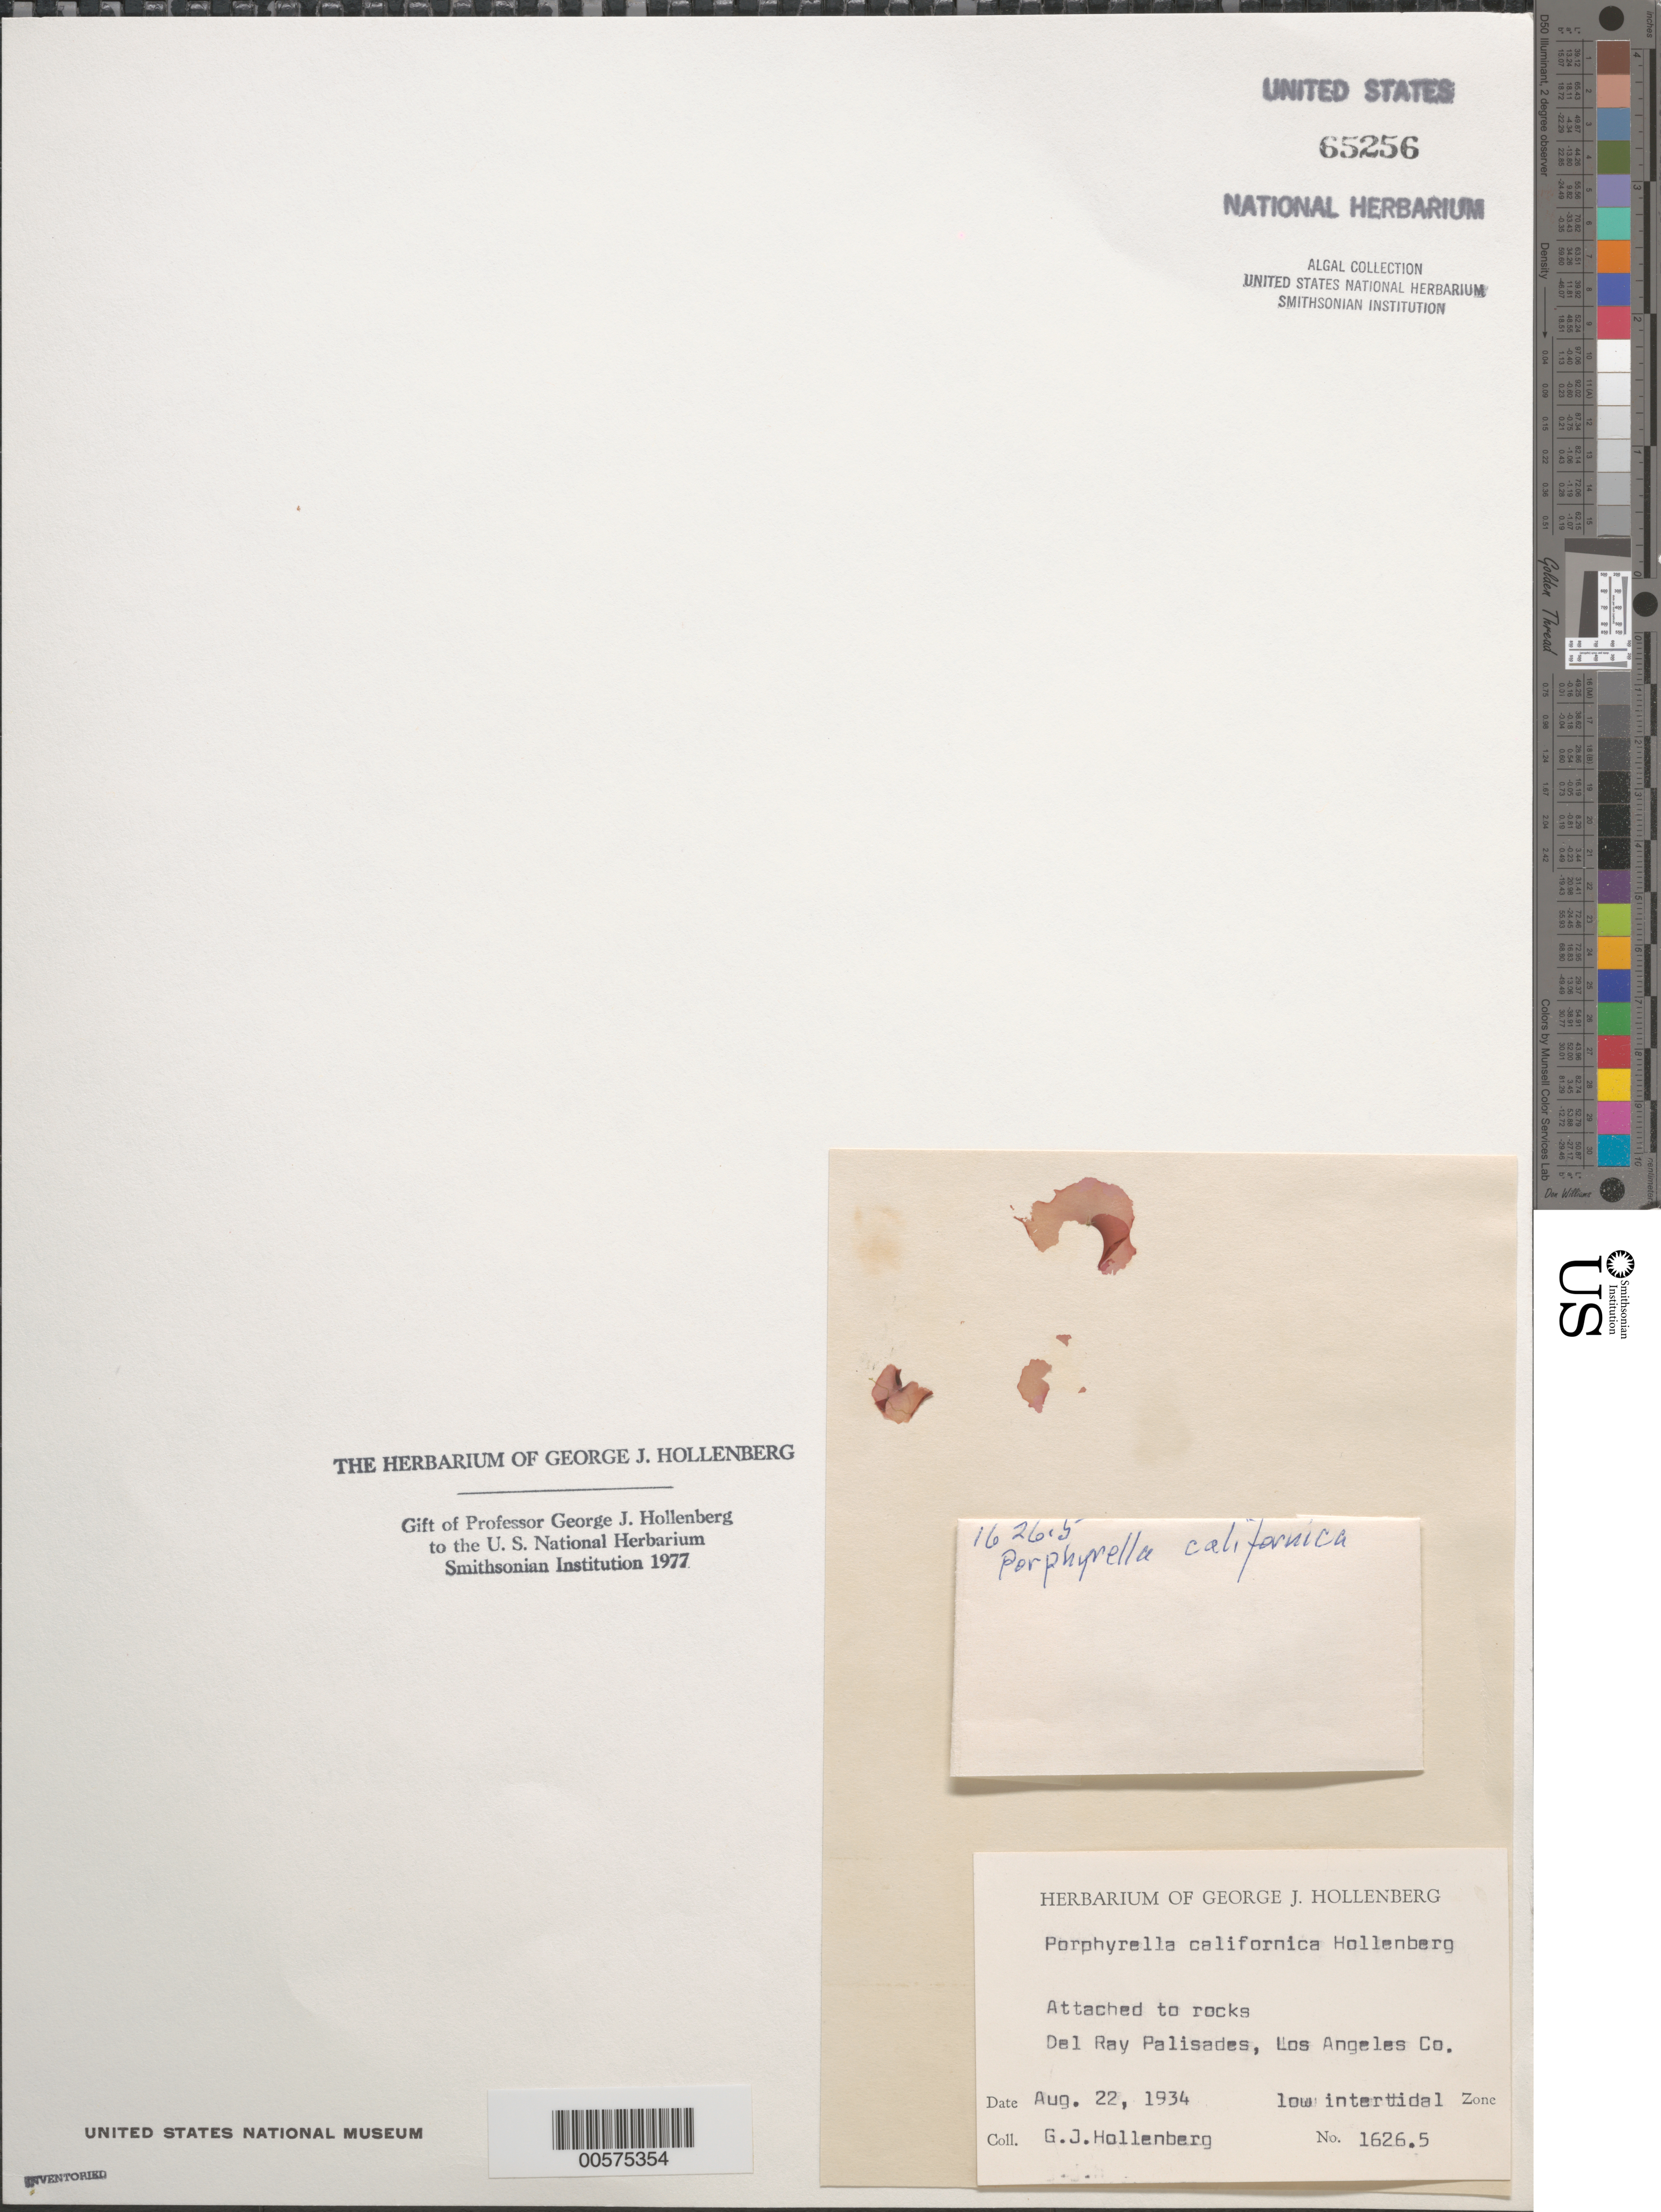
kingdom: Plantae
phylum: Rhodophyta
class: Bangiophyceae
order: Bangiales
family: Bangiaceae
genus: Porphyrella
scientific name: Porphyrella californica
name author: Hollenb.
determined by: Hollenberg, George J.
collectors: G. Hollenberg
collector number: GJH 1626.5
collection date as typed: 22 August 1934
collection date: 1934-08-22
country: United States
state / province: California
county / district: Los Angeles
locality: Del Rey Palisades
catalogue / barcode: US 65256